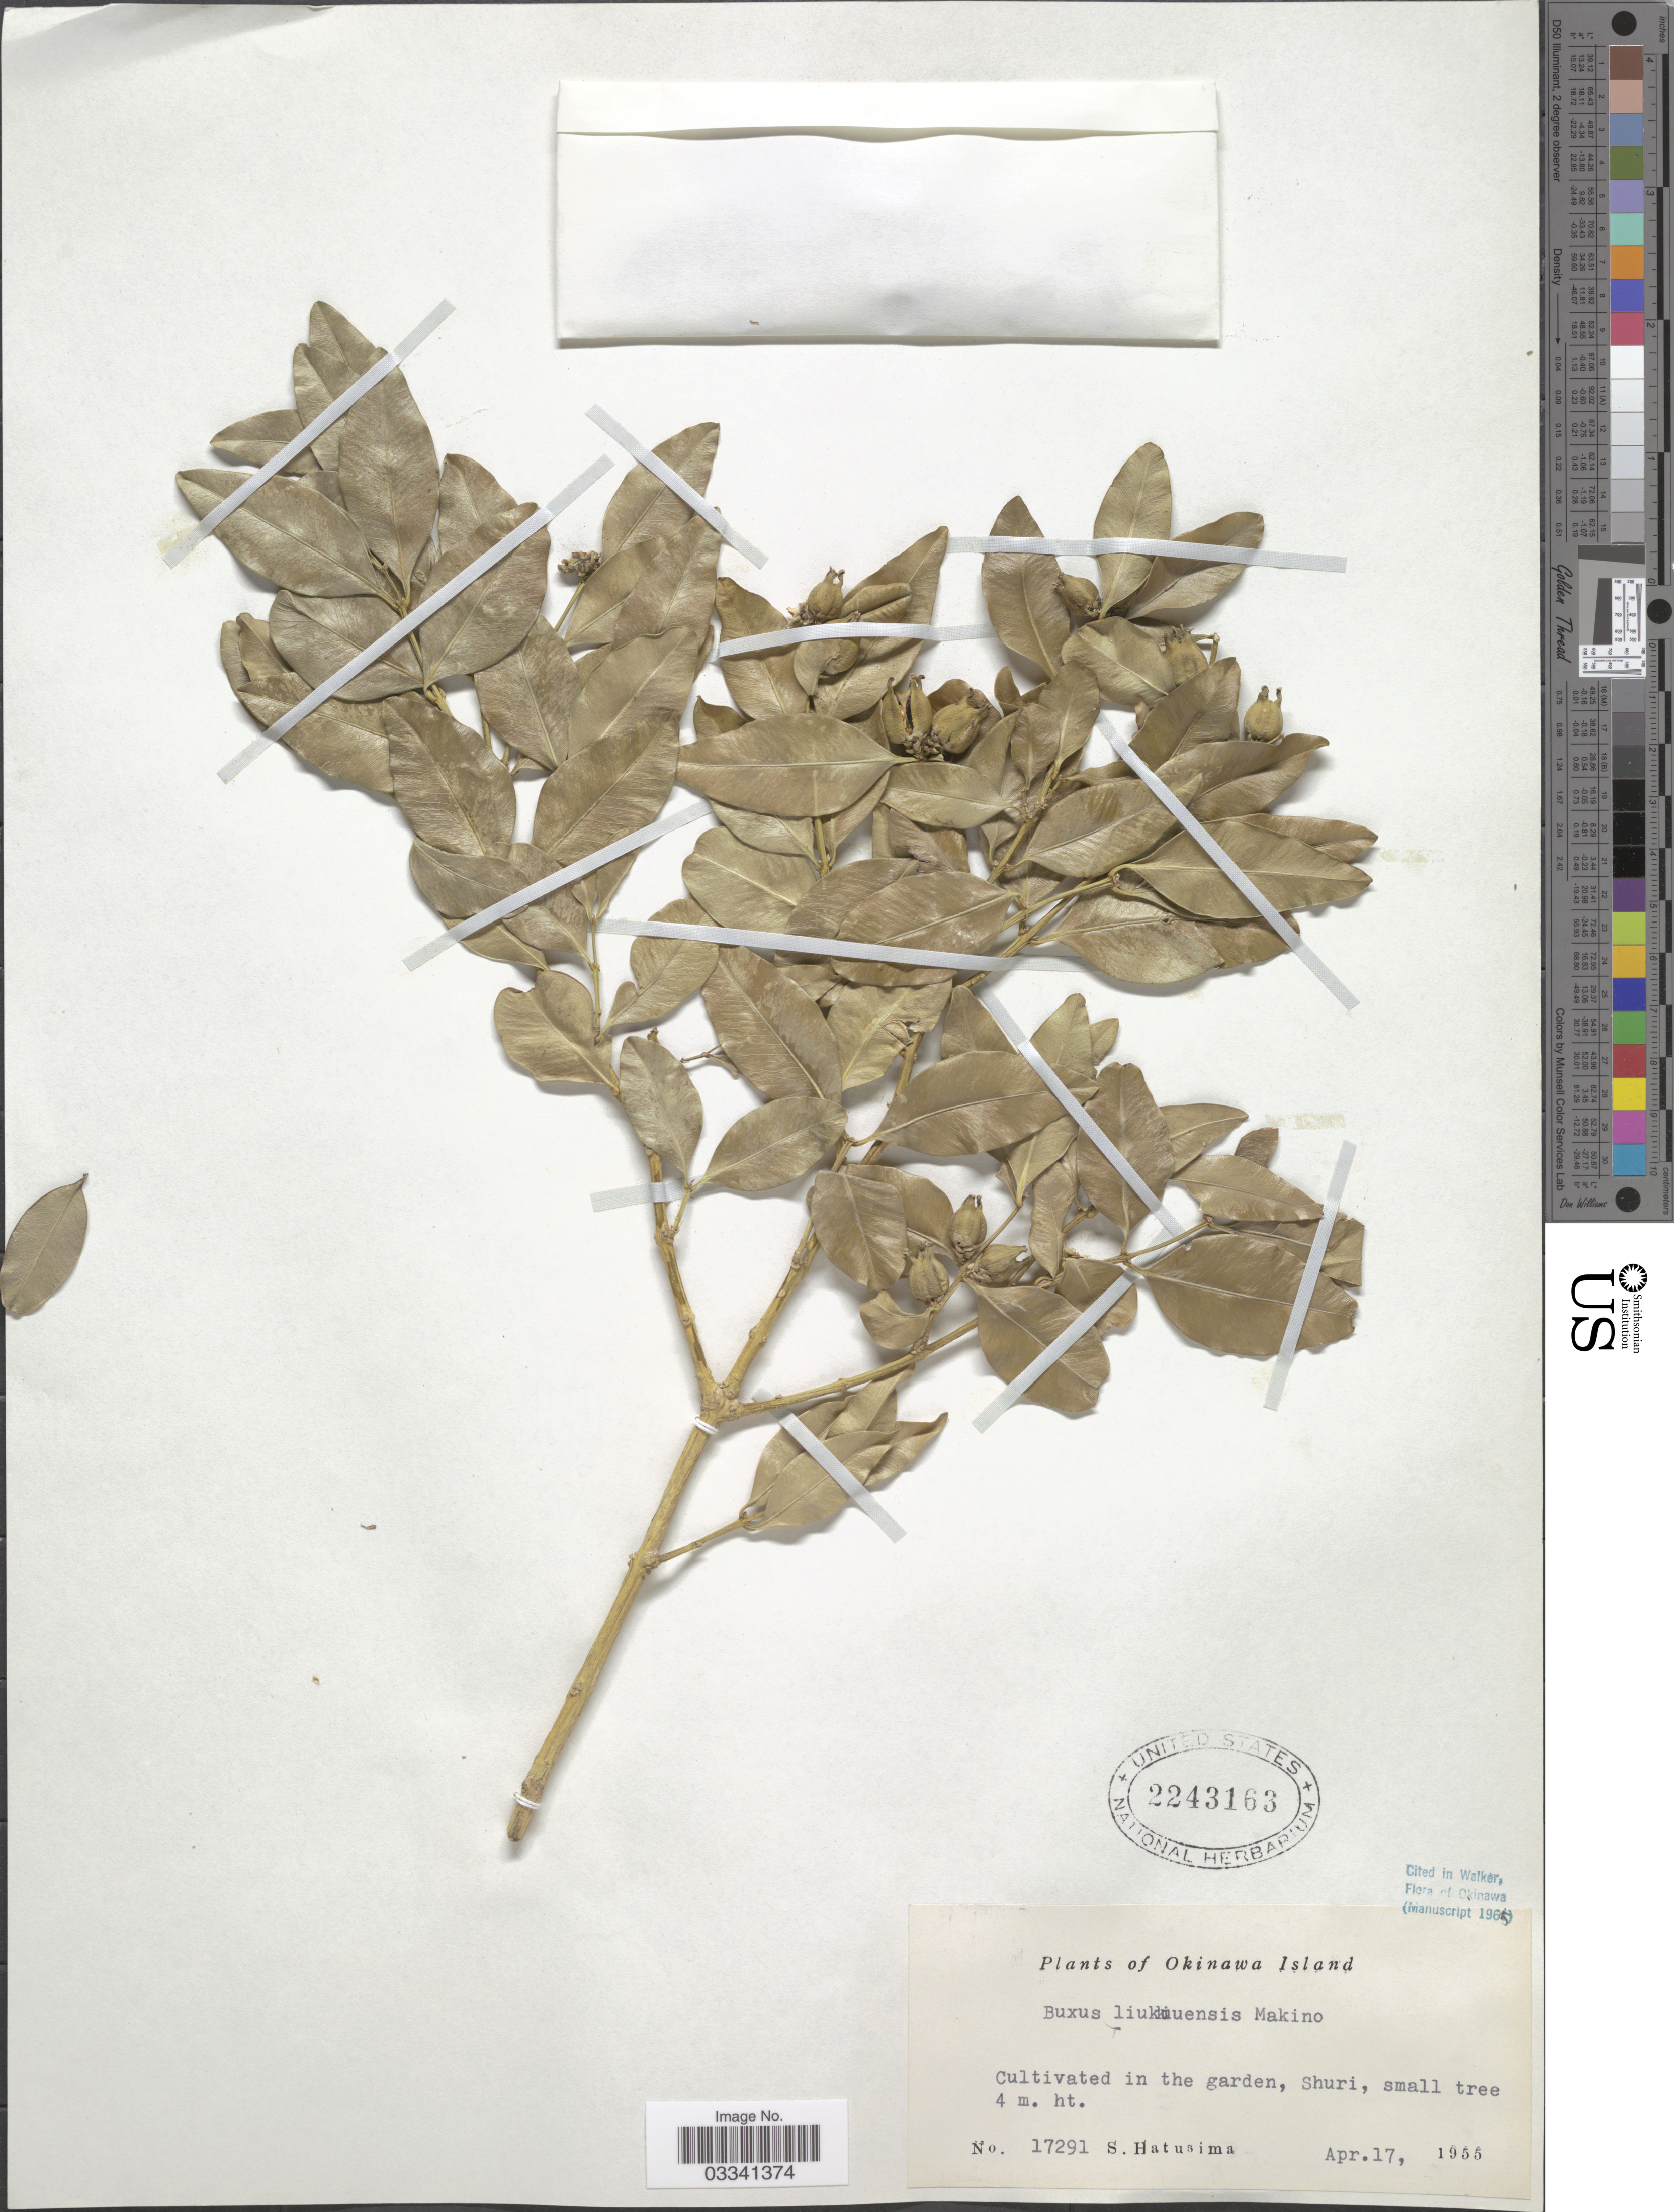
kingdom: Plantae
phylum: Tracheophyta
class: Magnoliopsida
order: Buxales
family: Buxaceae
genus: Buxus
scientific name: Buxus liukiuensis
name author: Makino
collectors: S. Hatusima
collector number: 17291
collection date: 1955-04-17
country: Japan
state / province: Okinawa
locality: Okinawa Island. In the garden, Shuri.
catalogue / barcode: US 2243163